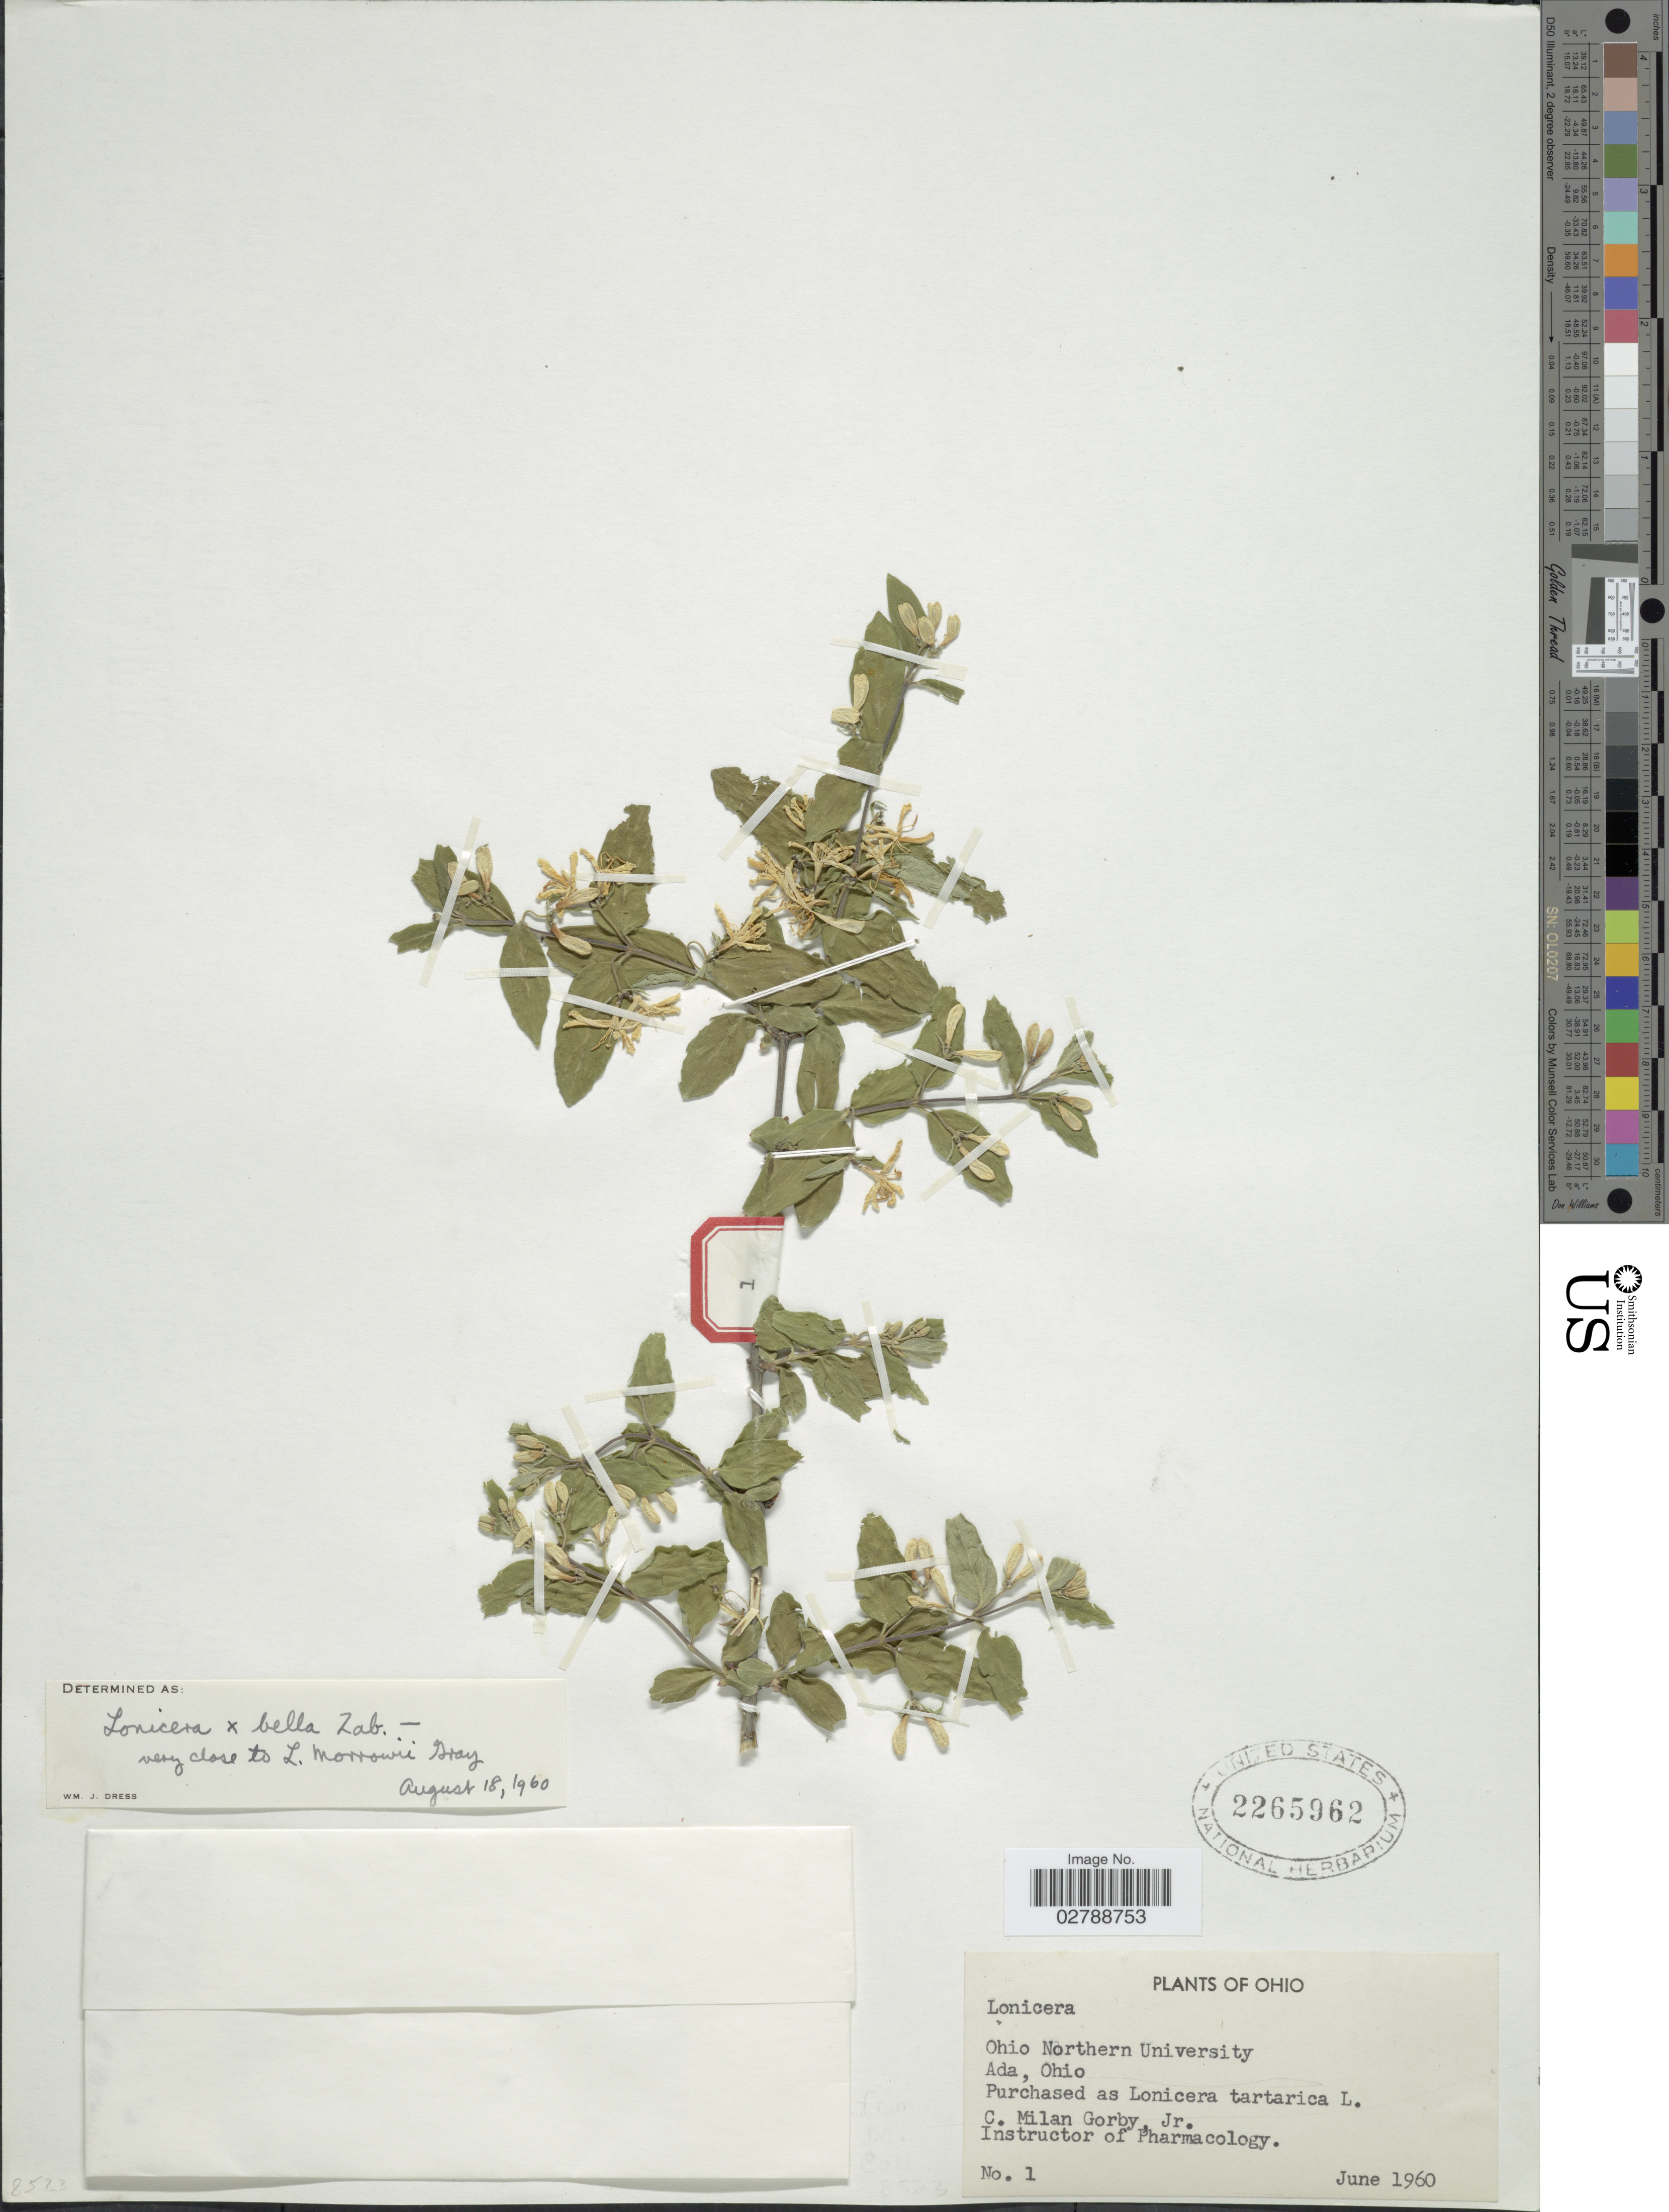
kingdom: Plantae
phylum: Tracheophyta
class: Magnoliopsida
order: Dipsacales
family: Caprifoliaceae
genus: Lonicera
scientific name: Lonicera x bella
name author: Zabel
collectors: C. Gorby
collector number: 1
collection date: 1960-06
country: United States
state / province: Ohio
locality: Ohio Northern University. Ada, Ohio.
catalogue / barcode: US 2265962